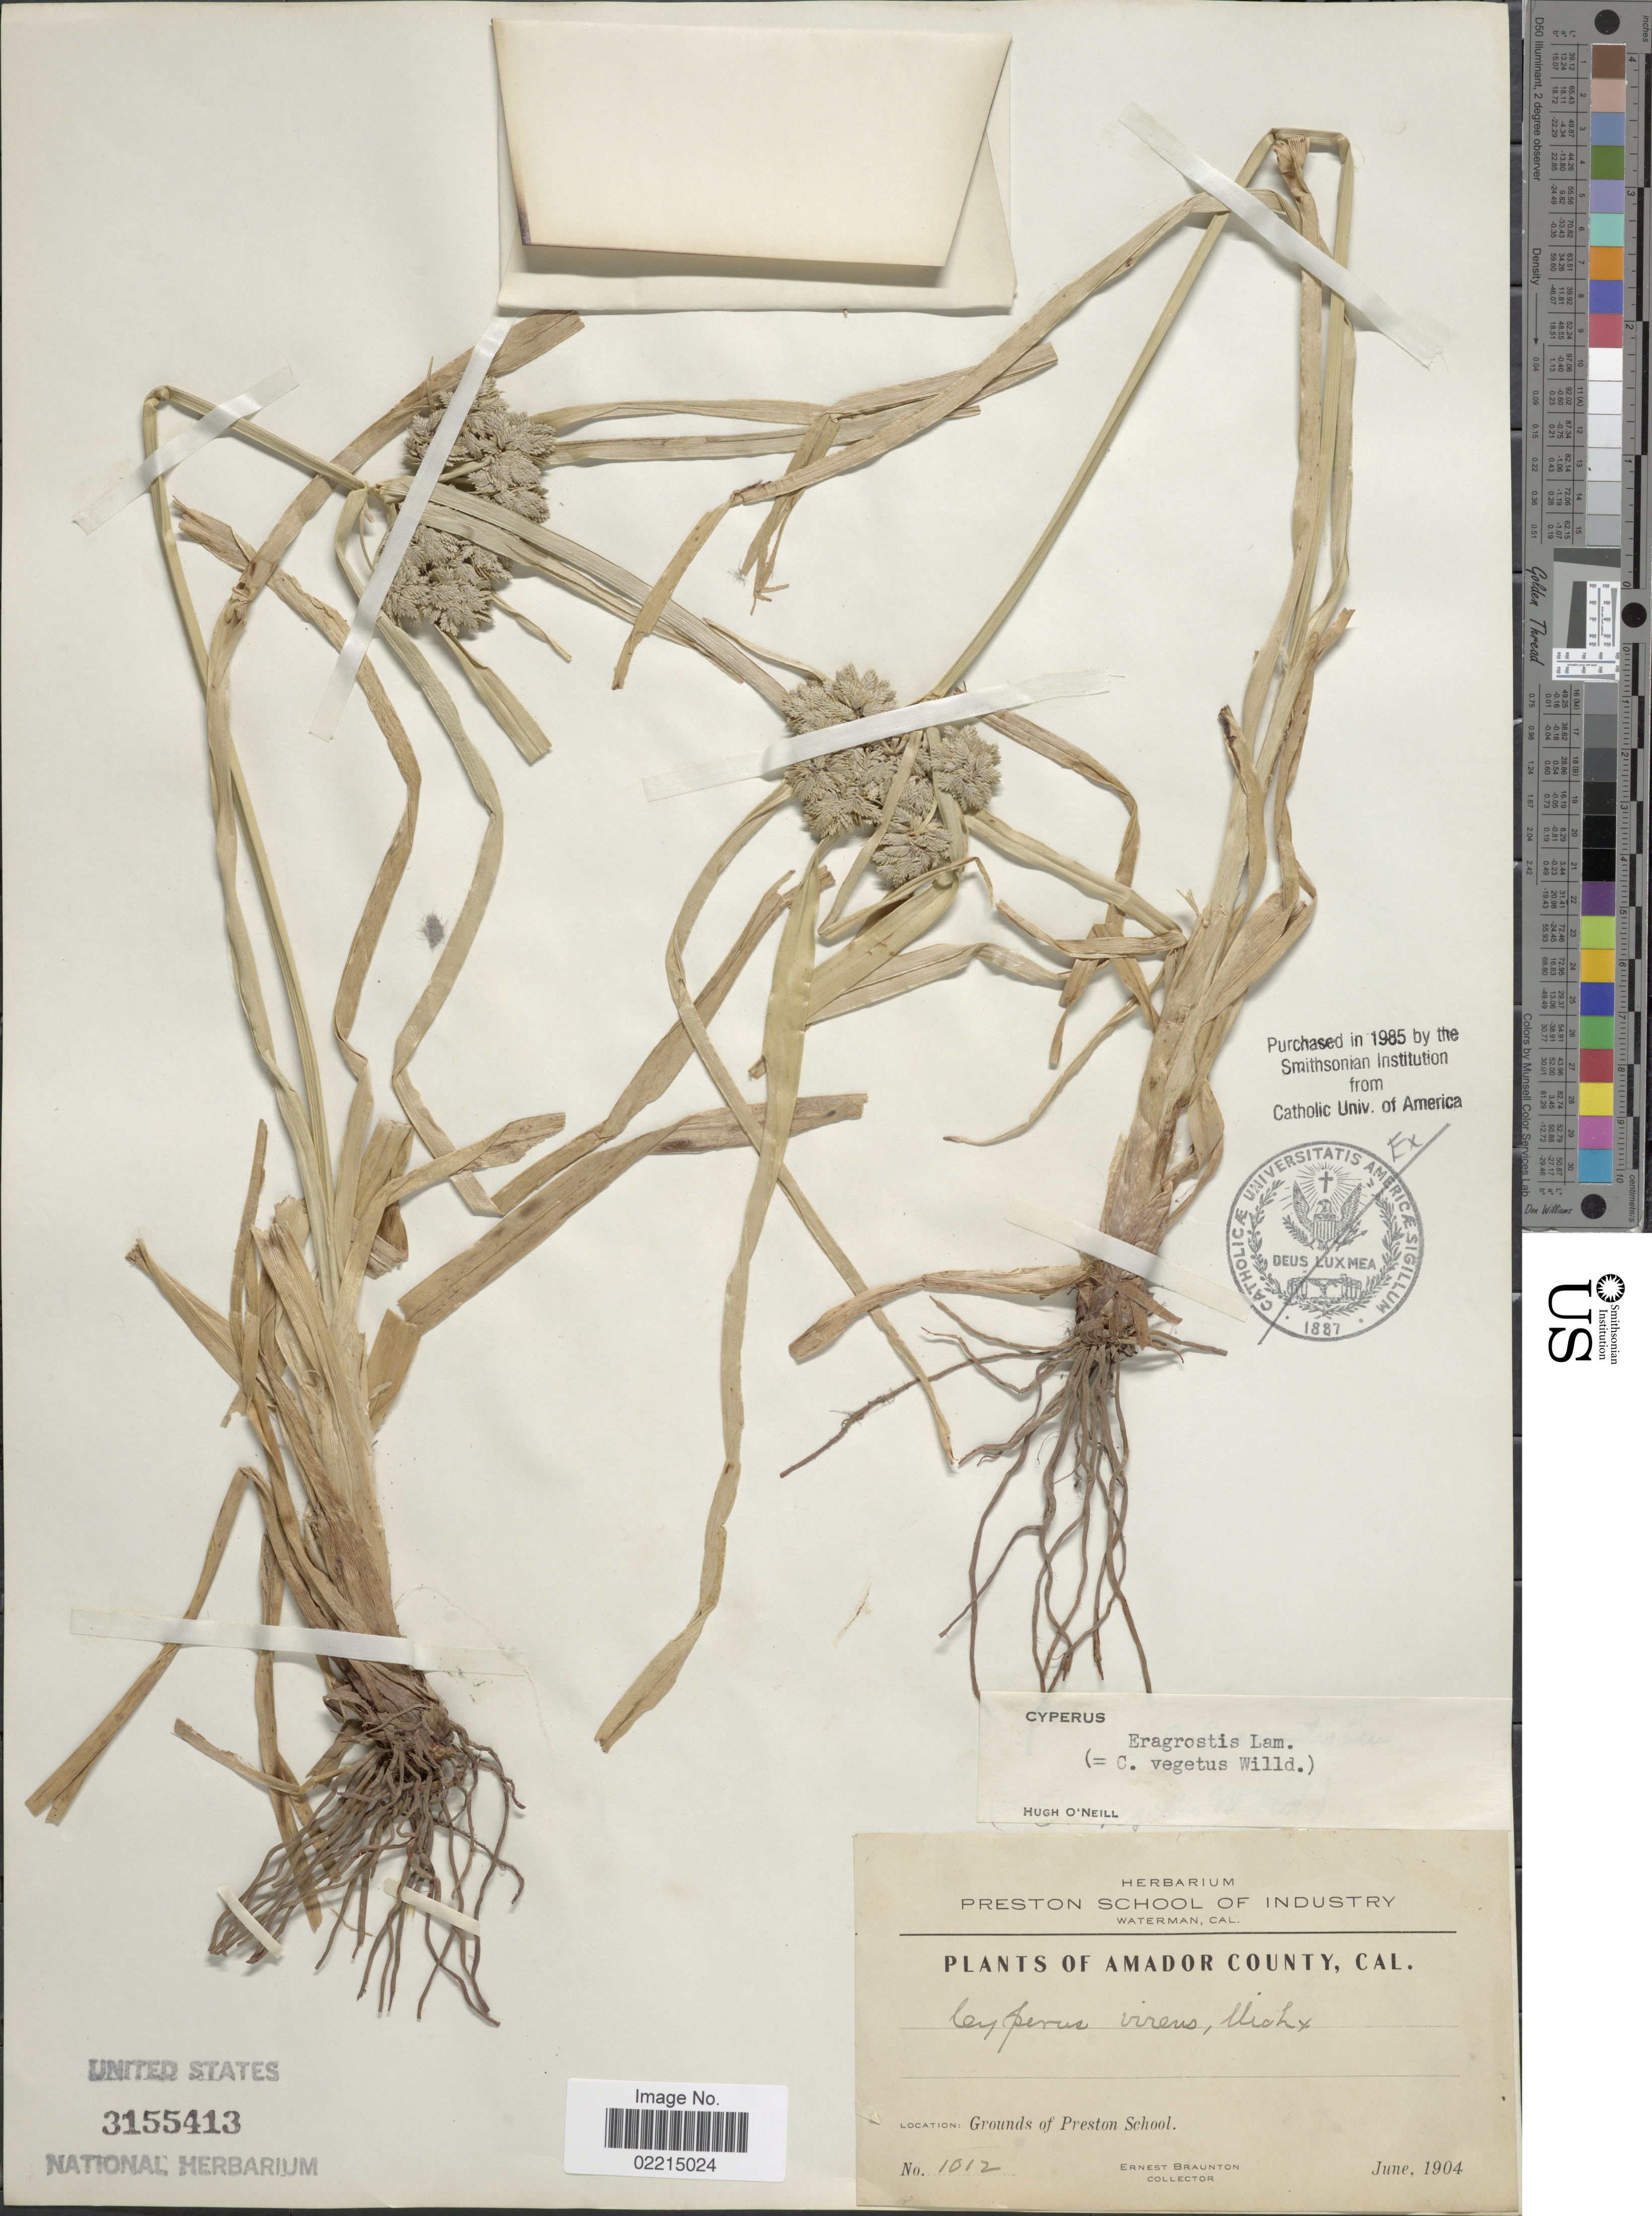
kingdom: Plantae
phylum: Tracheophyta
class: Liliopsida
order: Poales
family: Cyperaceae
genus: Cyperus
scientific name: Cyperus eragrostis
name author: Lam.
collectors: E. Braunton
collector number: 1012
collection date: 1904-06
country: United States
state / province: California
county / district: Amador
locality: Amador County. Grounds of Preston School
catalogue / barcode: US 3155413